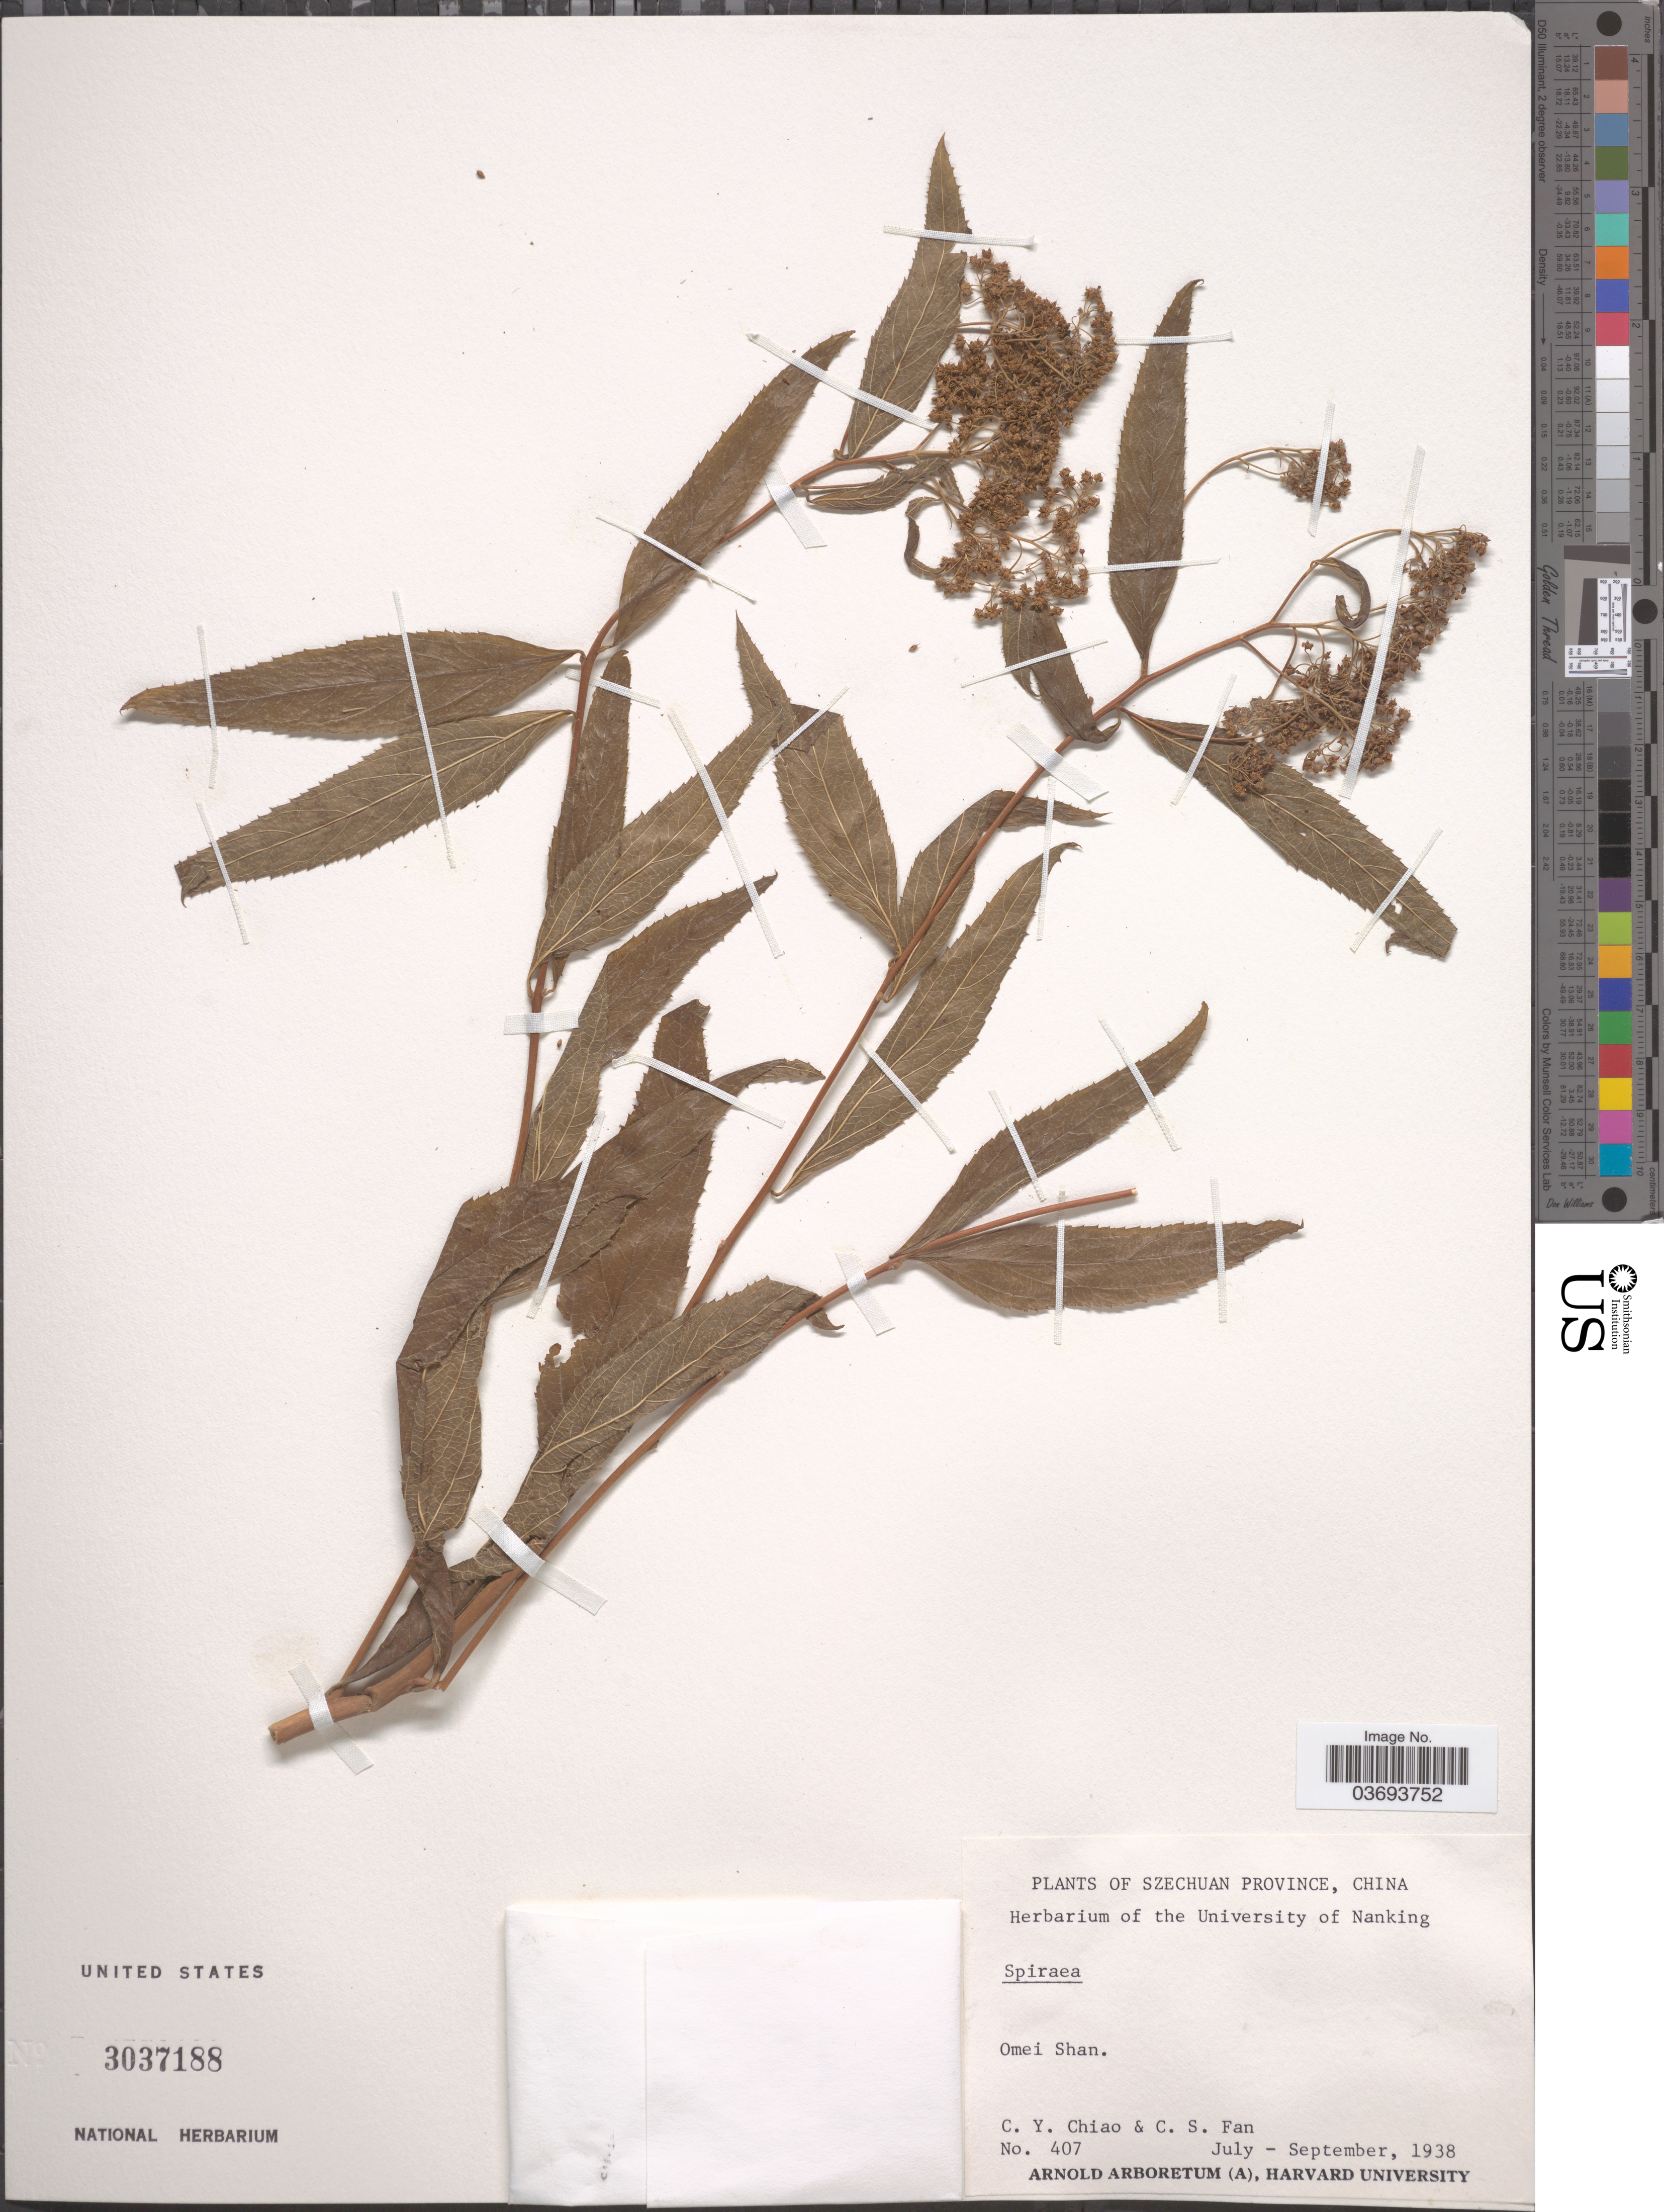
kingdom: Plantae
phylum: Tracheophyta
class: Magnoliopsida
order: Rosales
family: Rosaceae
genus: Spiraea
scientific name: Spiraea sp.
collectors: C. Y. Chiao & C. S. Fan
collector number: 407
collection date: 1938-07/1938-09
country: China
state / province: Sichuan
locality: Szechuan Province. Omei Shan.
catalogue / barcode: US 3037188